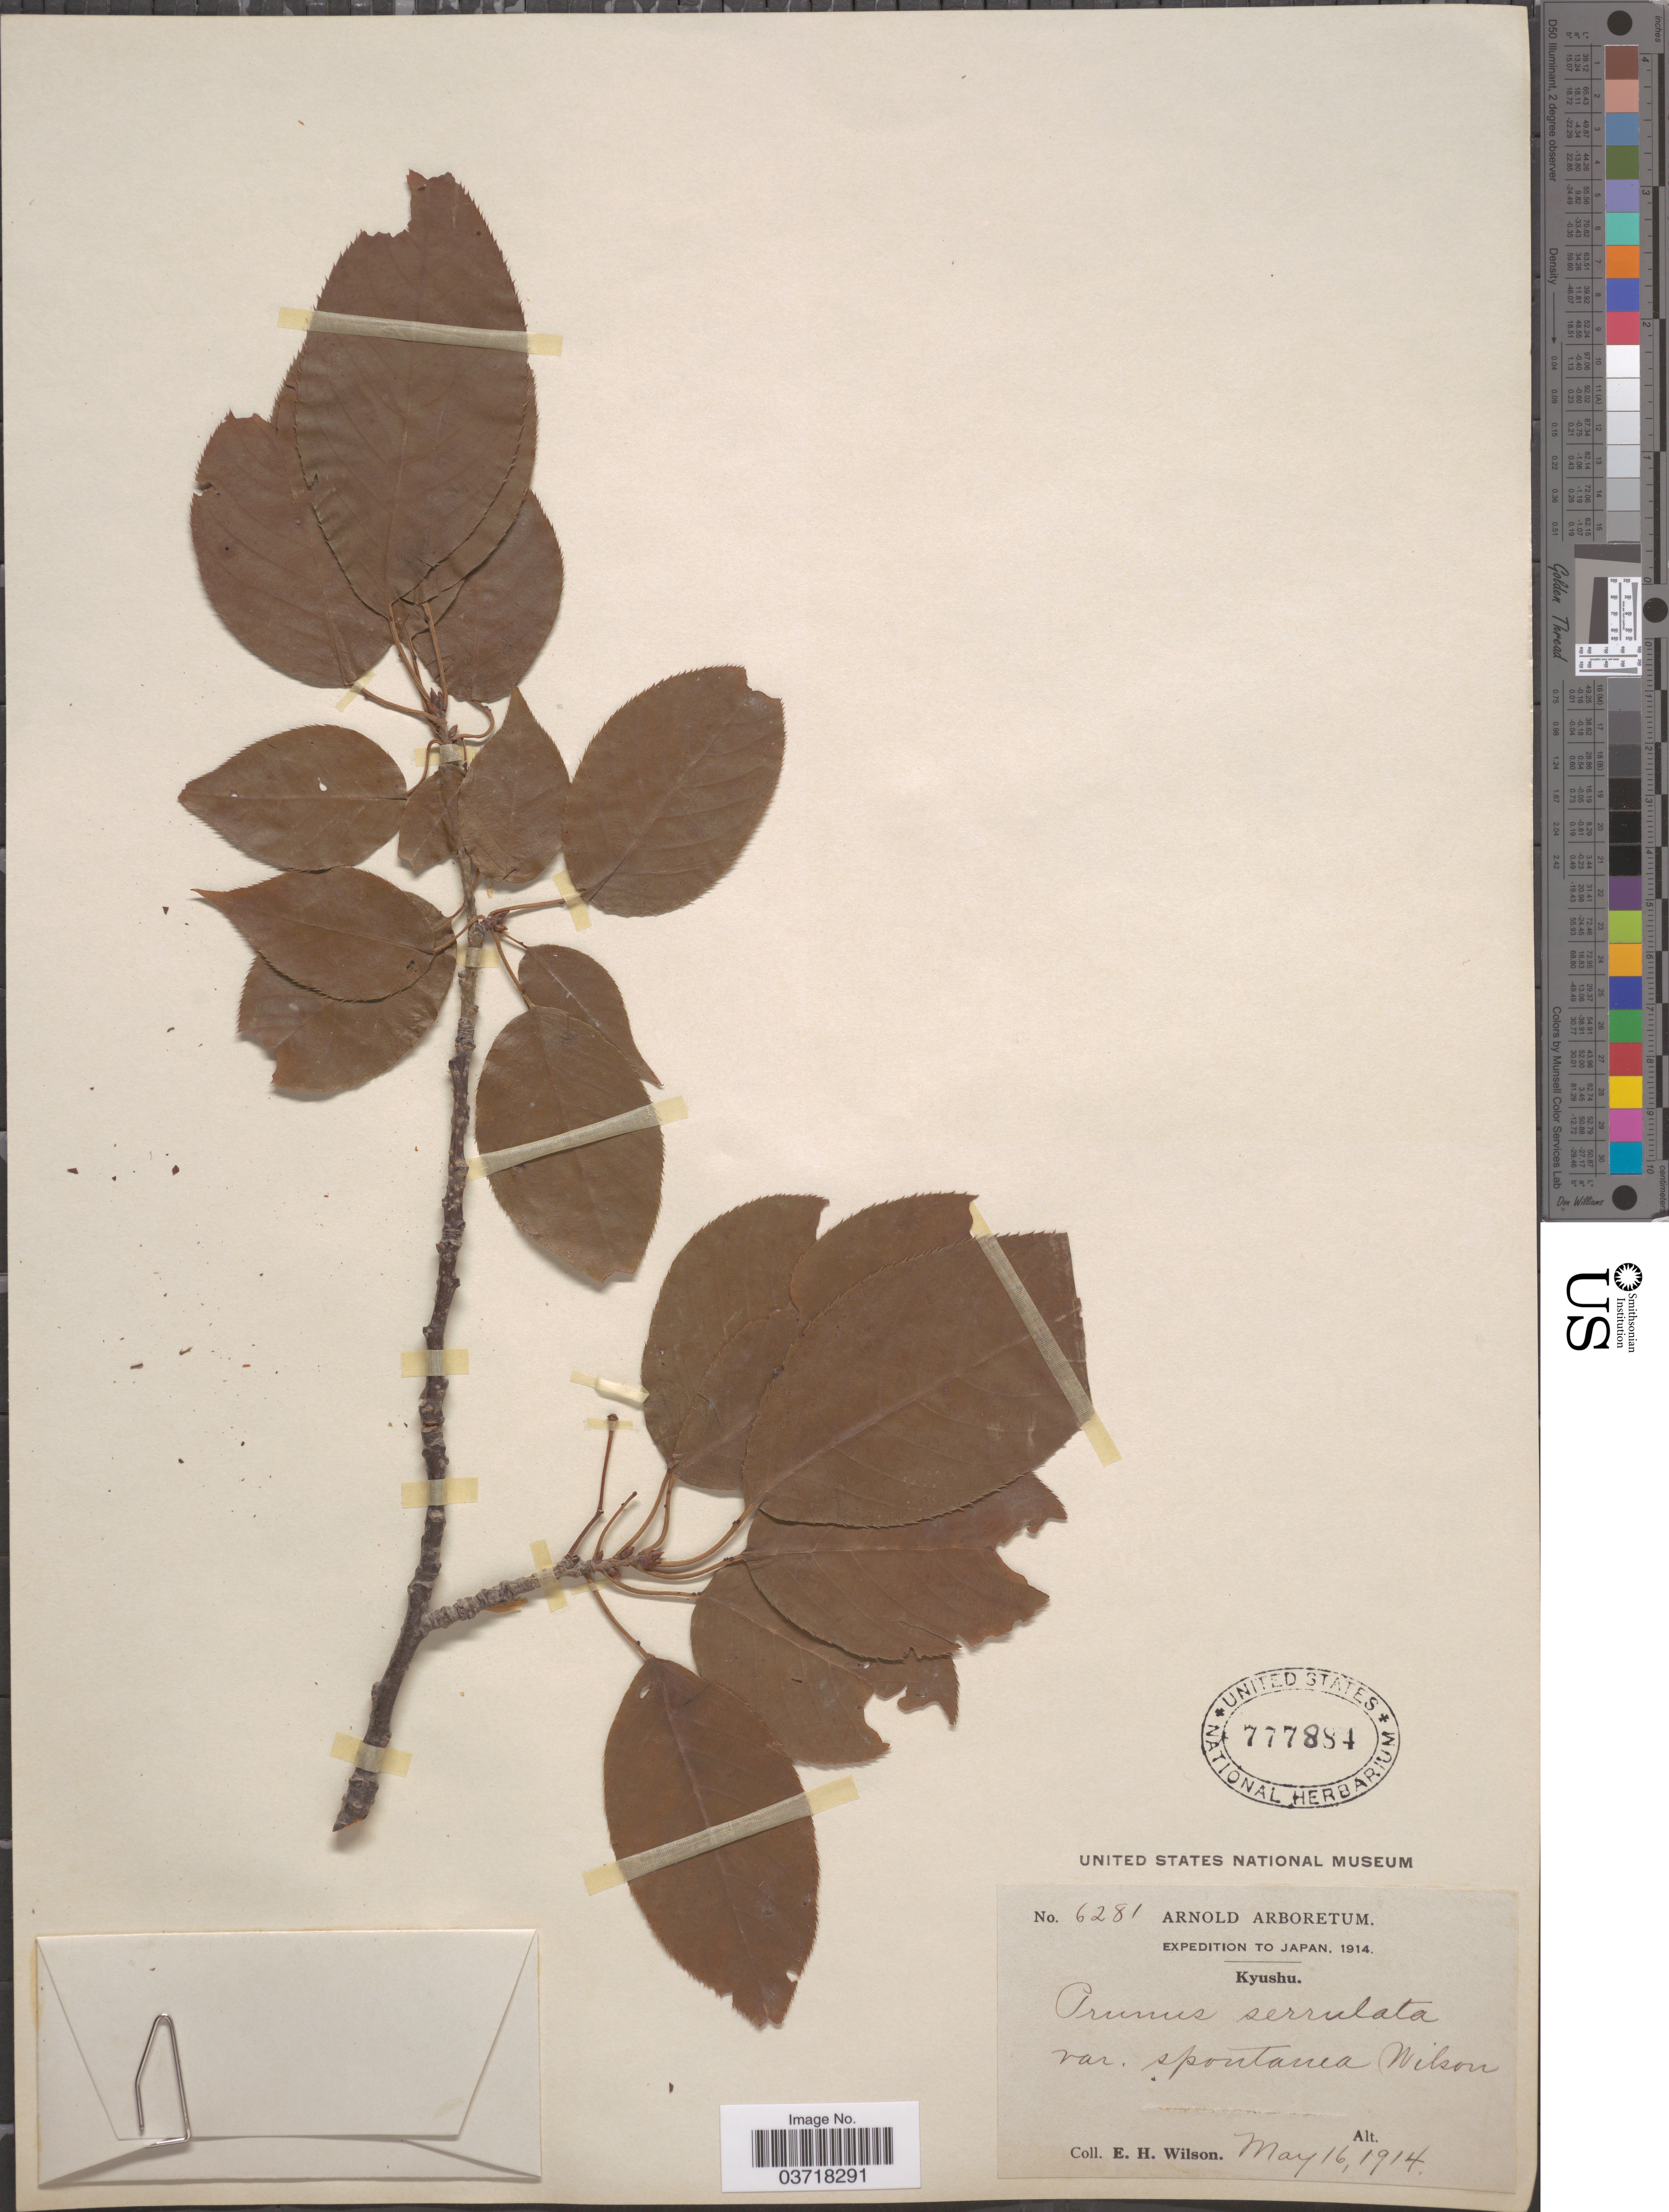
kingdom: Plantae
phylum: Tracheophyta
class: Magnoliopsida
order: Rosales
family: Rosaceae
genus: Prunus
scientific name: Prunus serrulata var. spontanea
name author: E.H. Wilson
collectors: E. Wilson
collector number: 6281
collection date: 1914-05-16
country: Japan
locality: Kyushu.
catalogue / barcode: US 777884